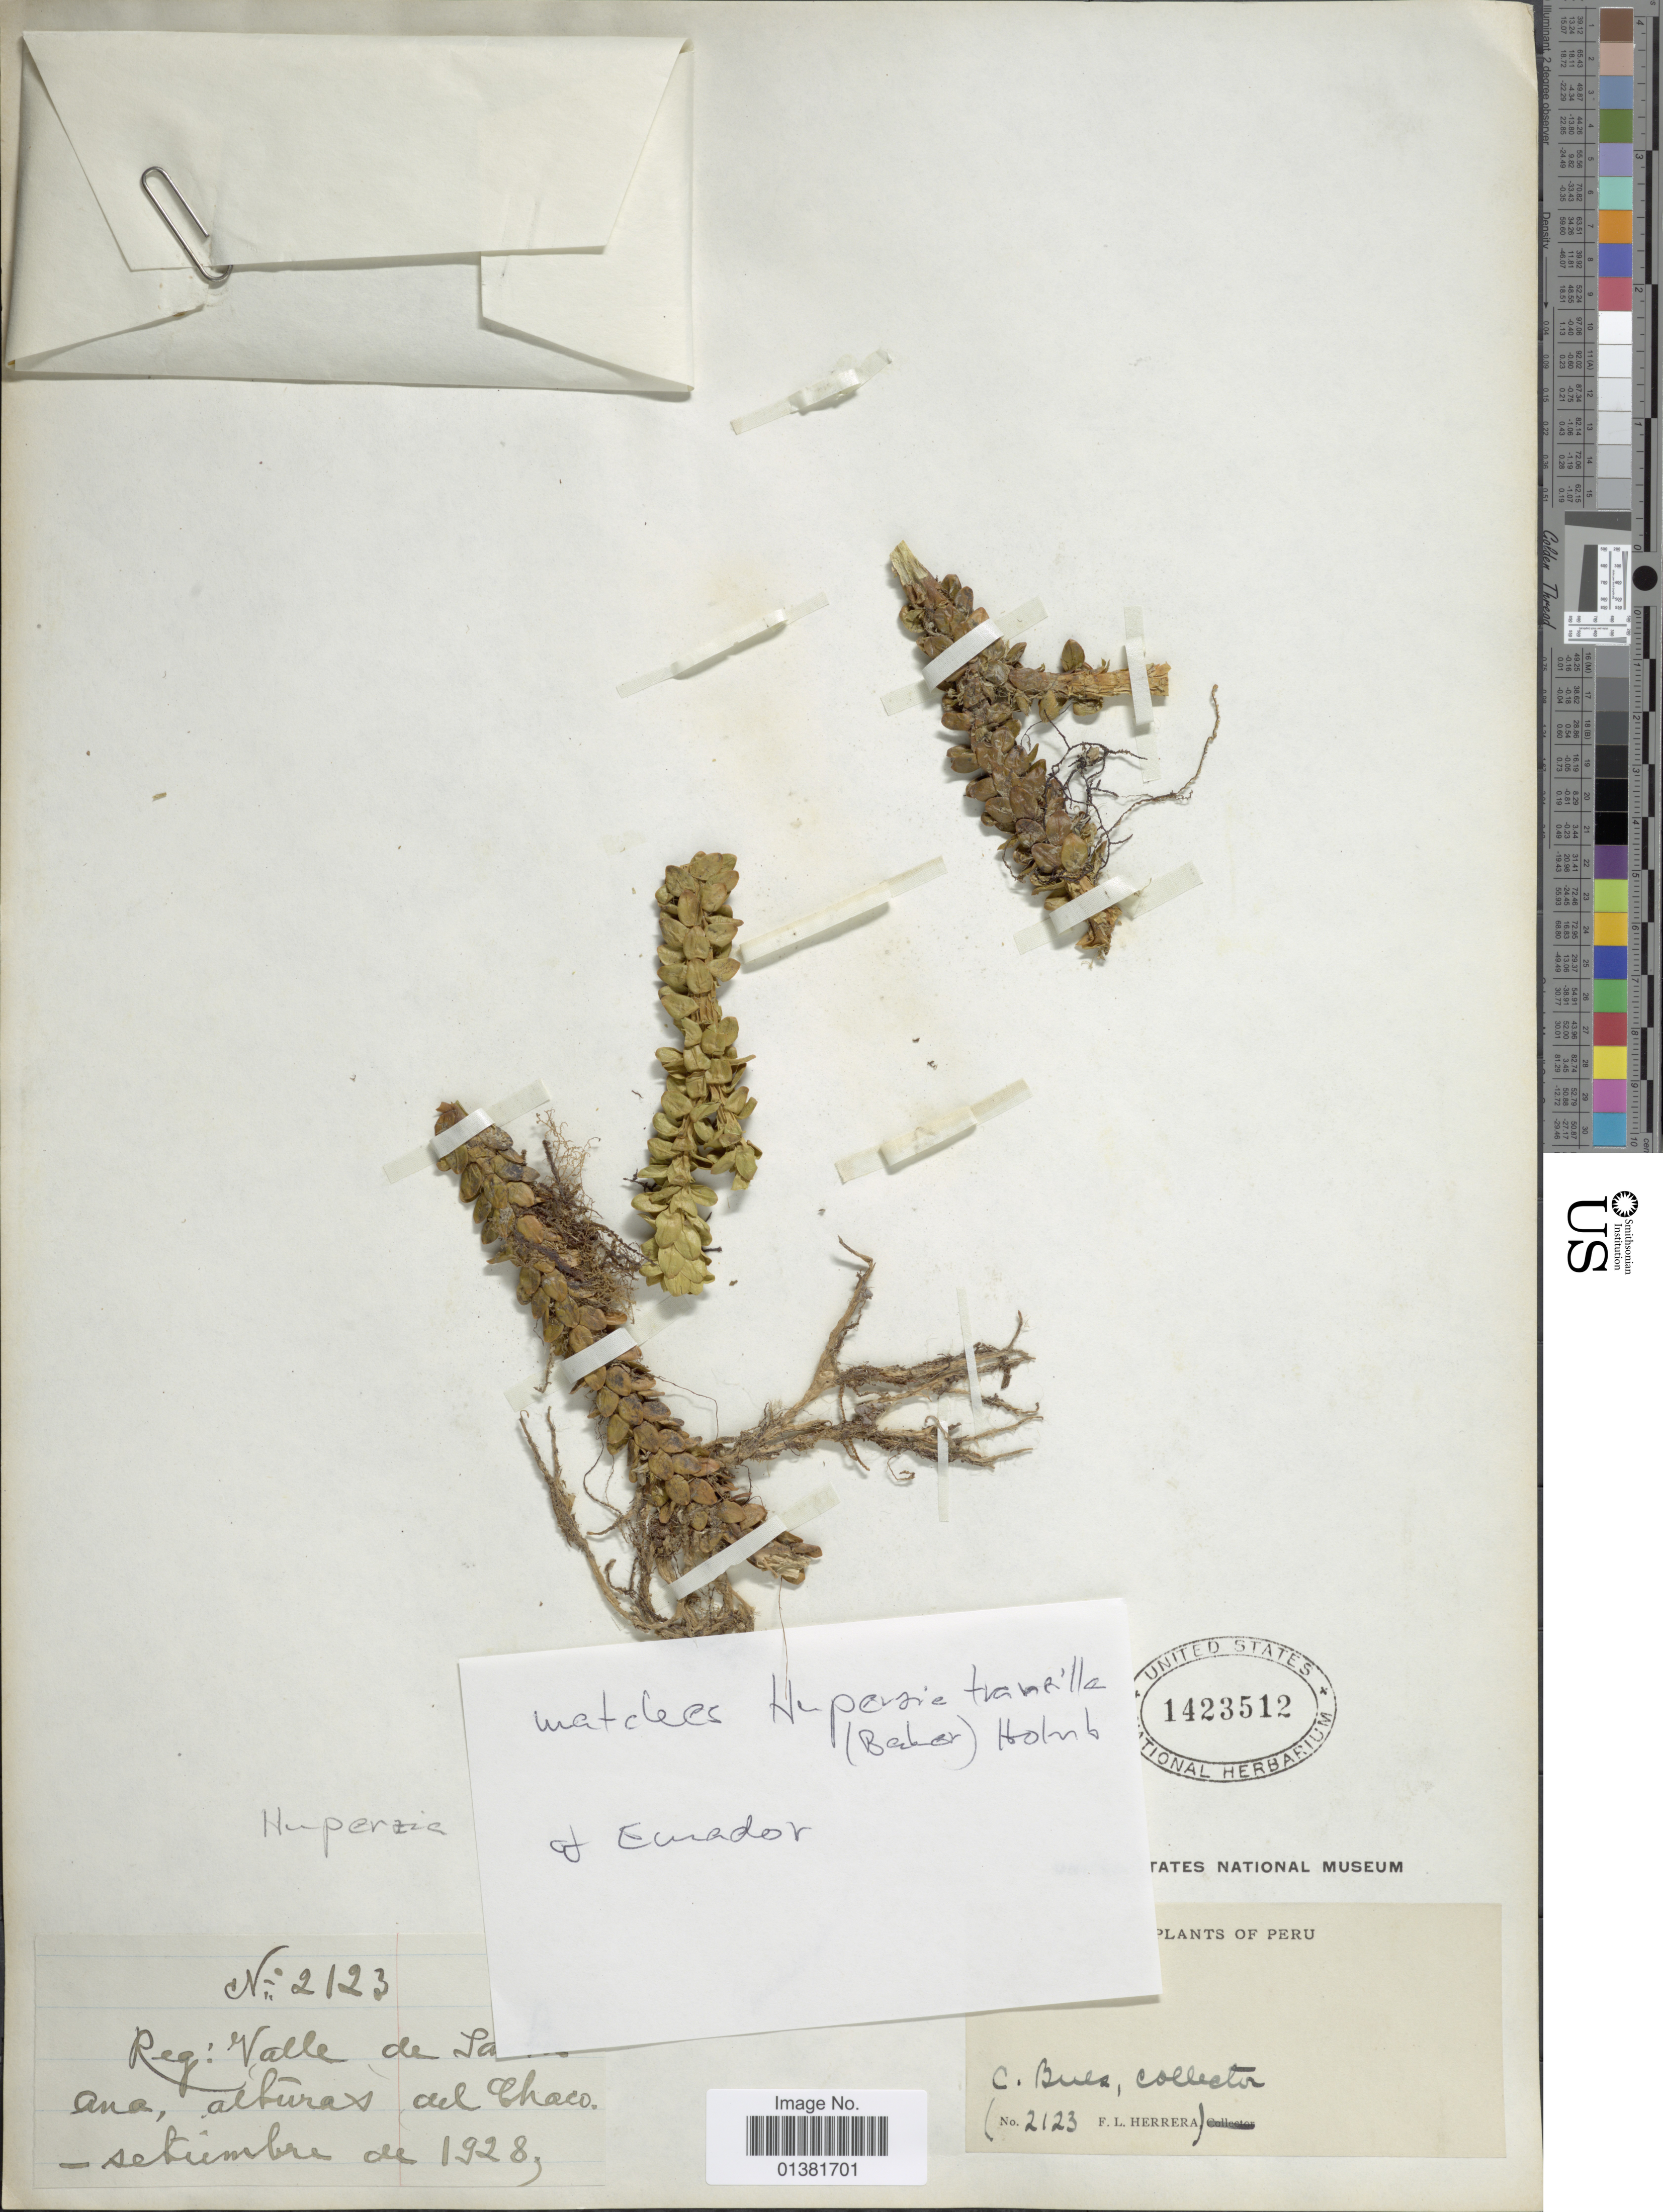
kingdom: Plantae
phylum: Tracheophyta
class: Lycopodiopsida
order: Lycopodiales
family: Lycopodiaceae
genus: Phlegmariurus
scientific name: Phlegmariurus sp.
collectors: C. Bues & F. L. Herrera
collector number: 2123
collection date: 1928-09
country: Peru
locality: Valle La (covered) ana , alturas del Chaco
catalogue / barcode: US 1423512